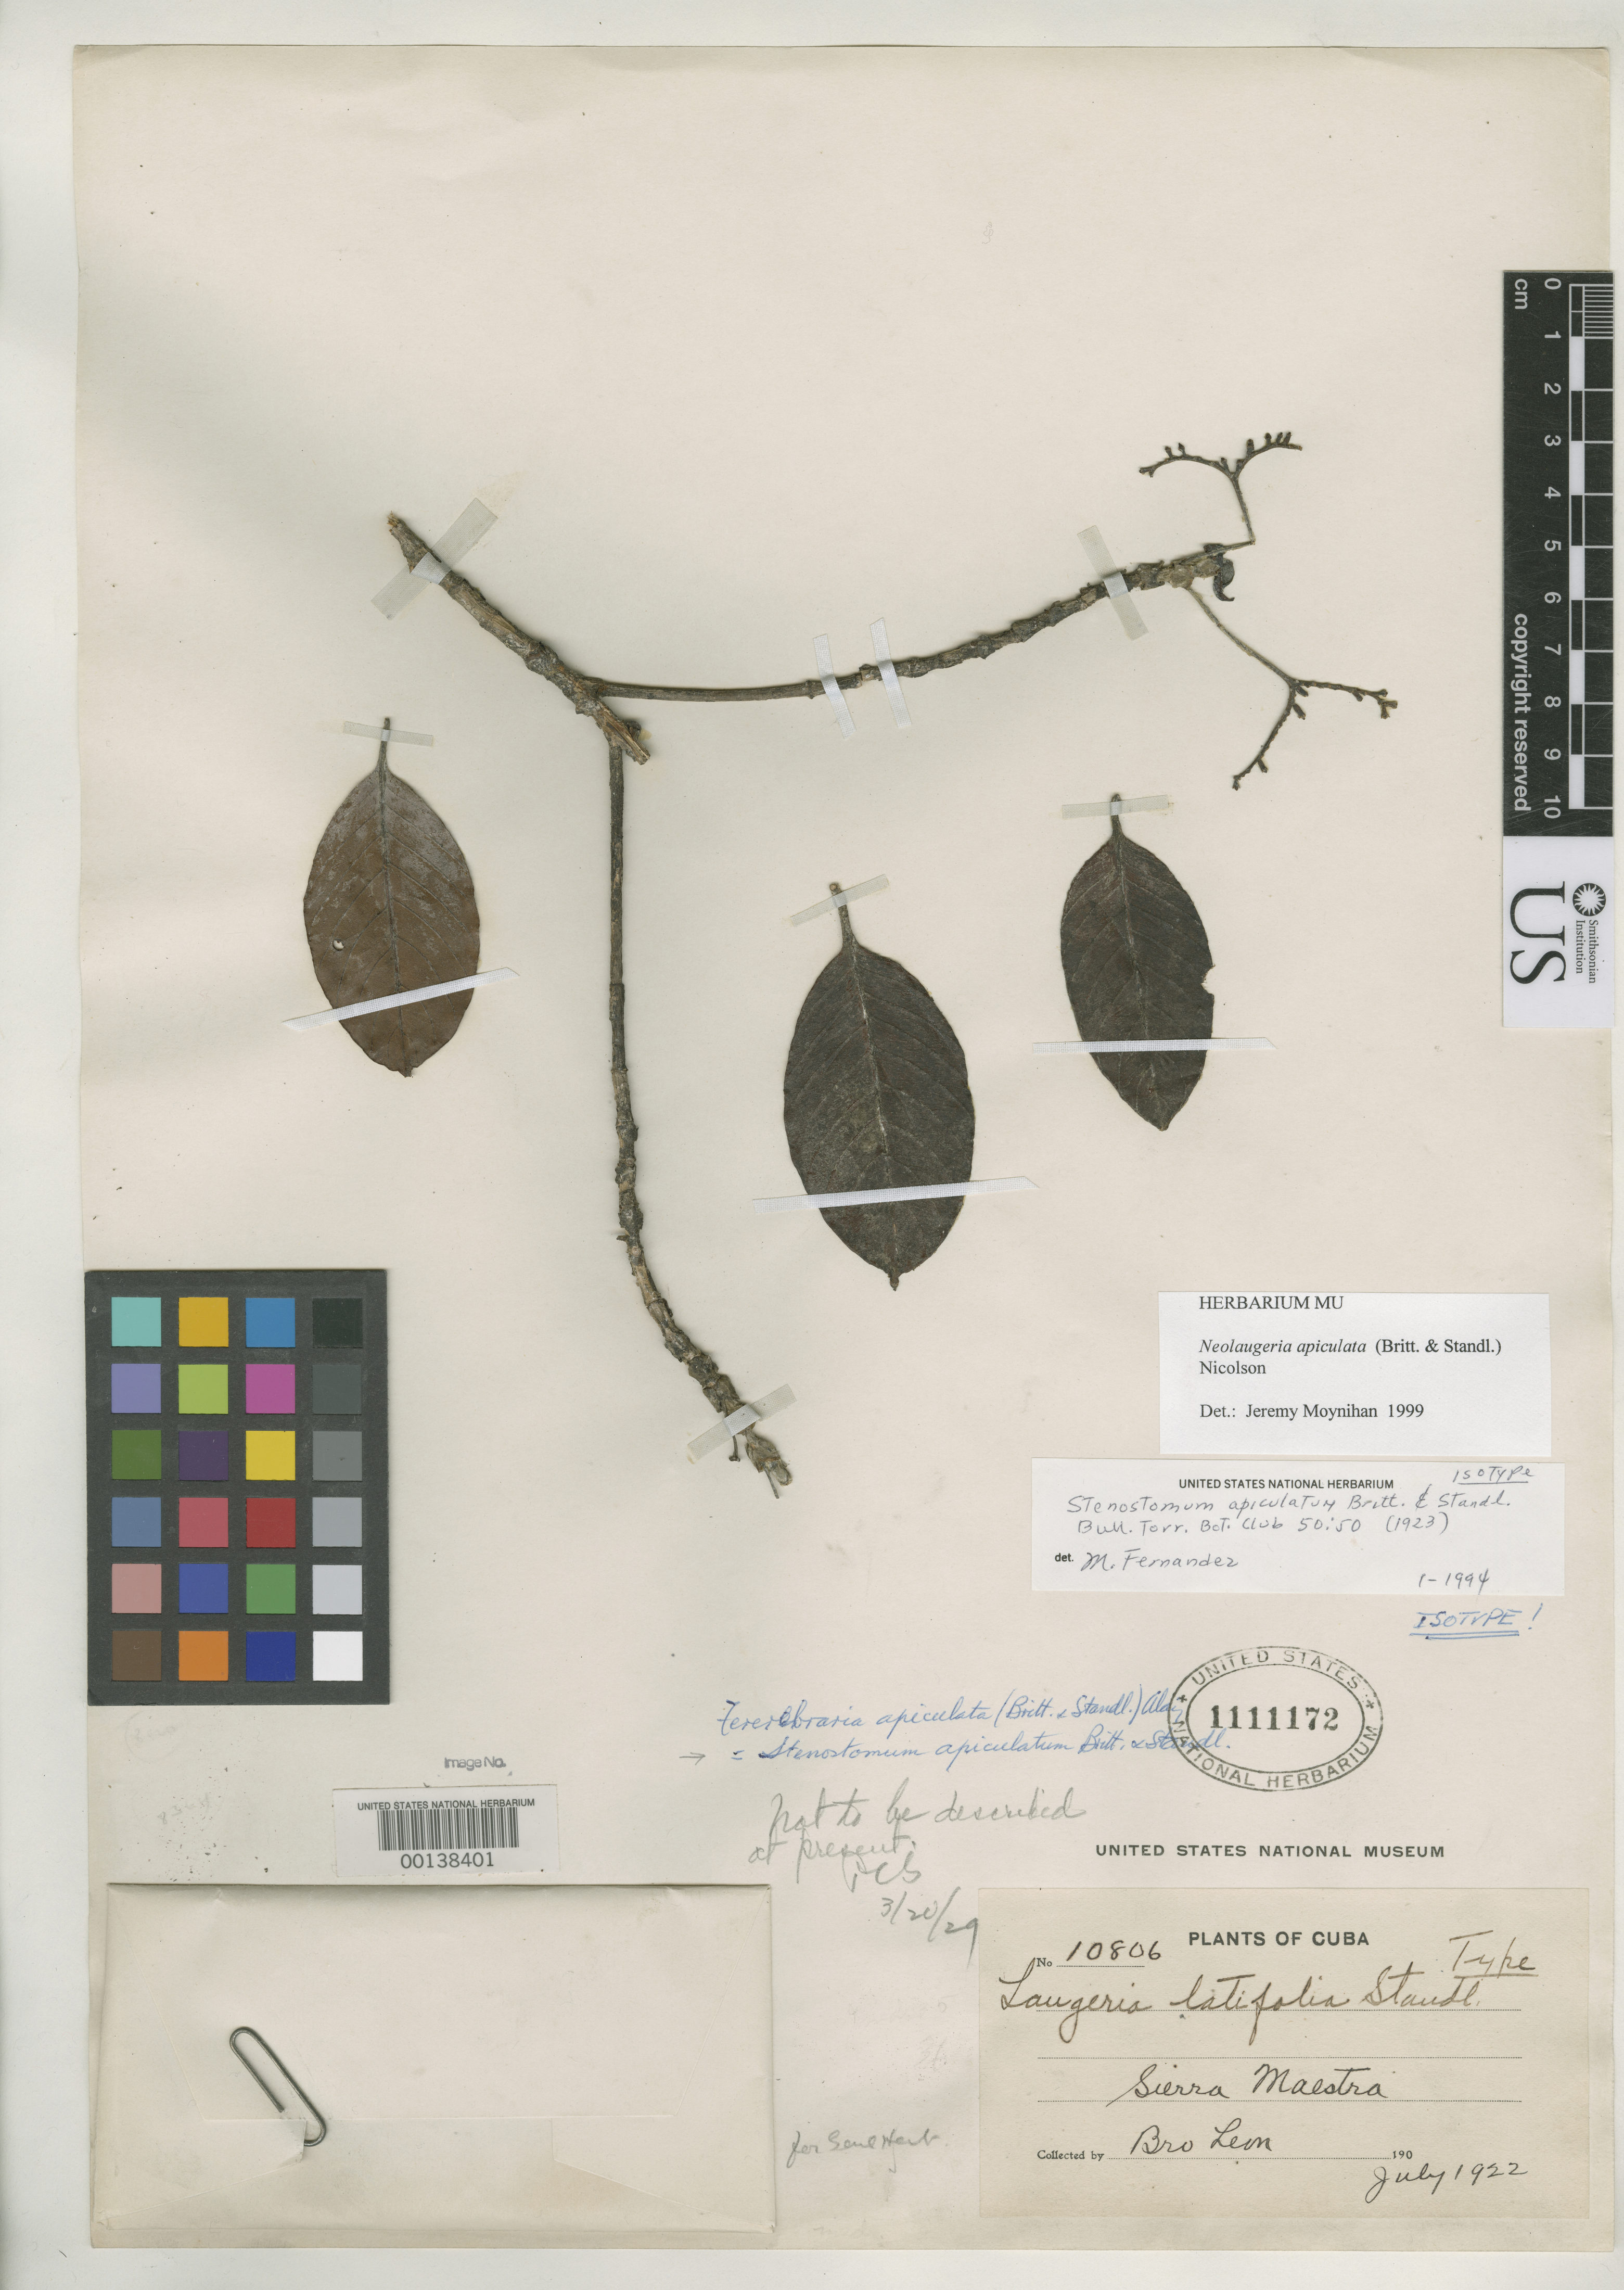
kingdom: Plantae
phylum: Tracheophyta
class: Magnoliopsida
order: Gentianales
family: Rubiaceae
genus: Stenostomum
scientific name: Stenostomum apiculatum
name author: Britton & Standl.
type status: Isotype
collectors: Bro. León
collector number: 10806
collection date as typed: Jul 1922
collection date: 1922-07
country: Cuba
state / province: Oriente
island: Greater Antilles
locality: Sierra Maestra.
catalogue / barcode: US 1111172